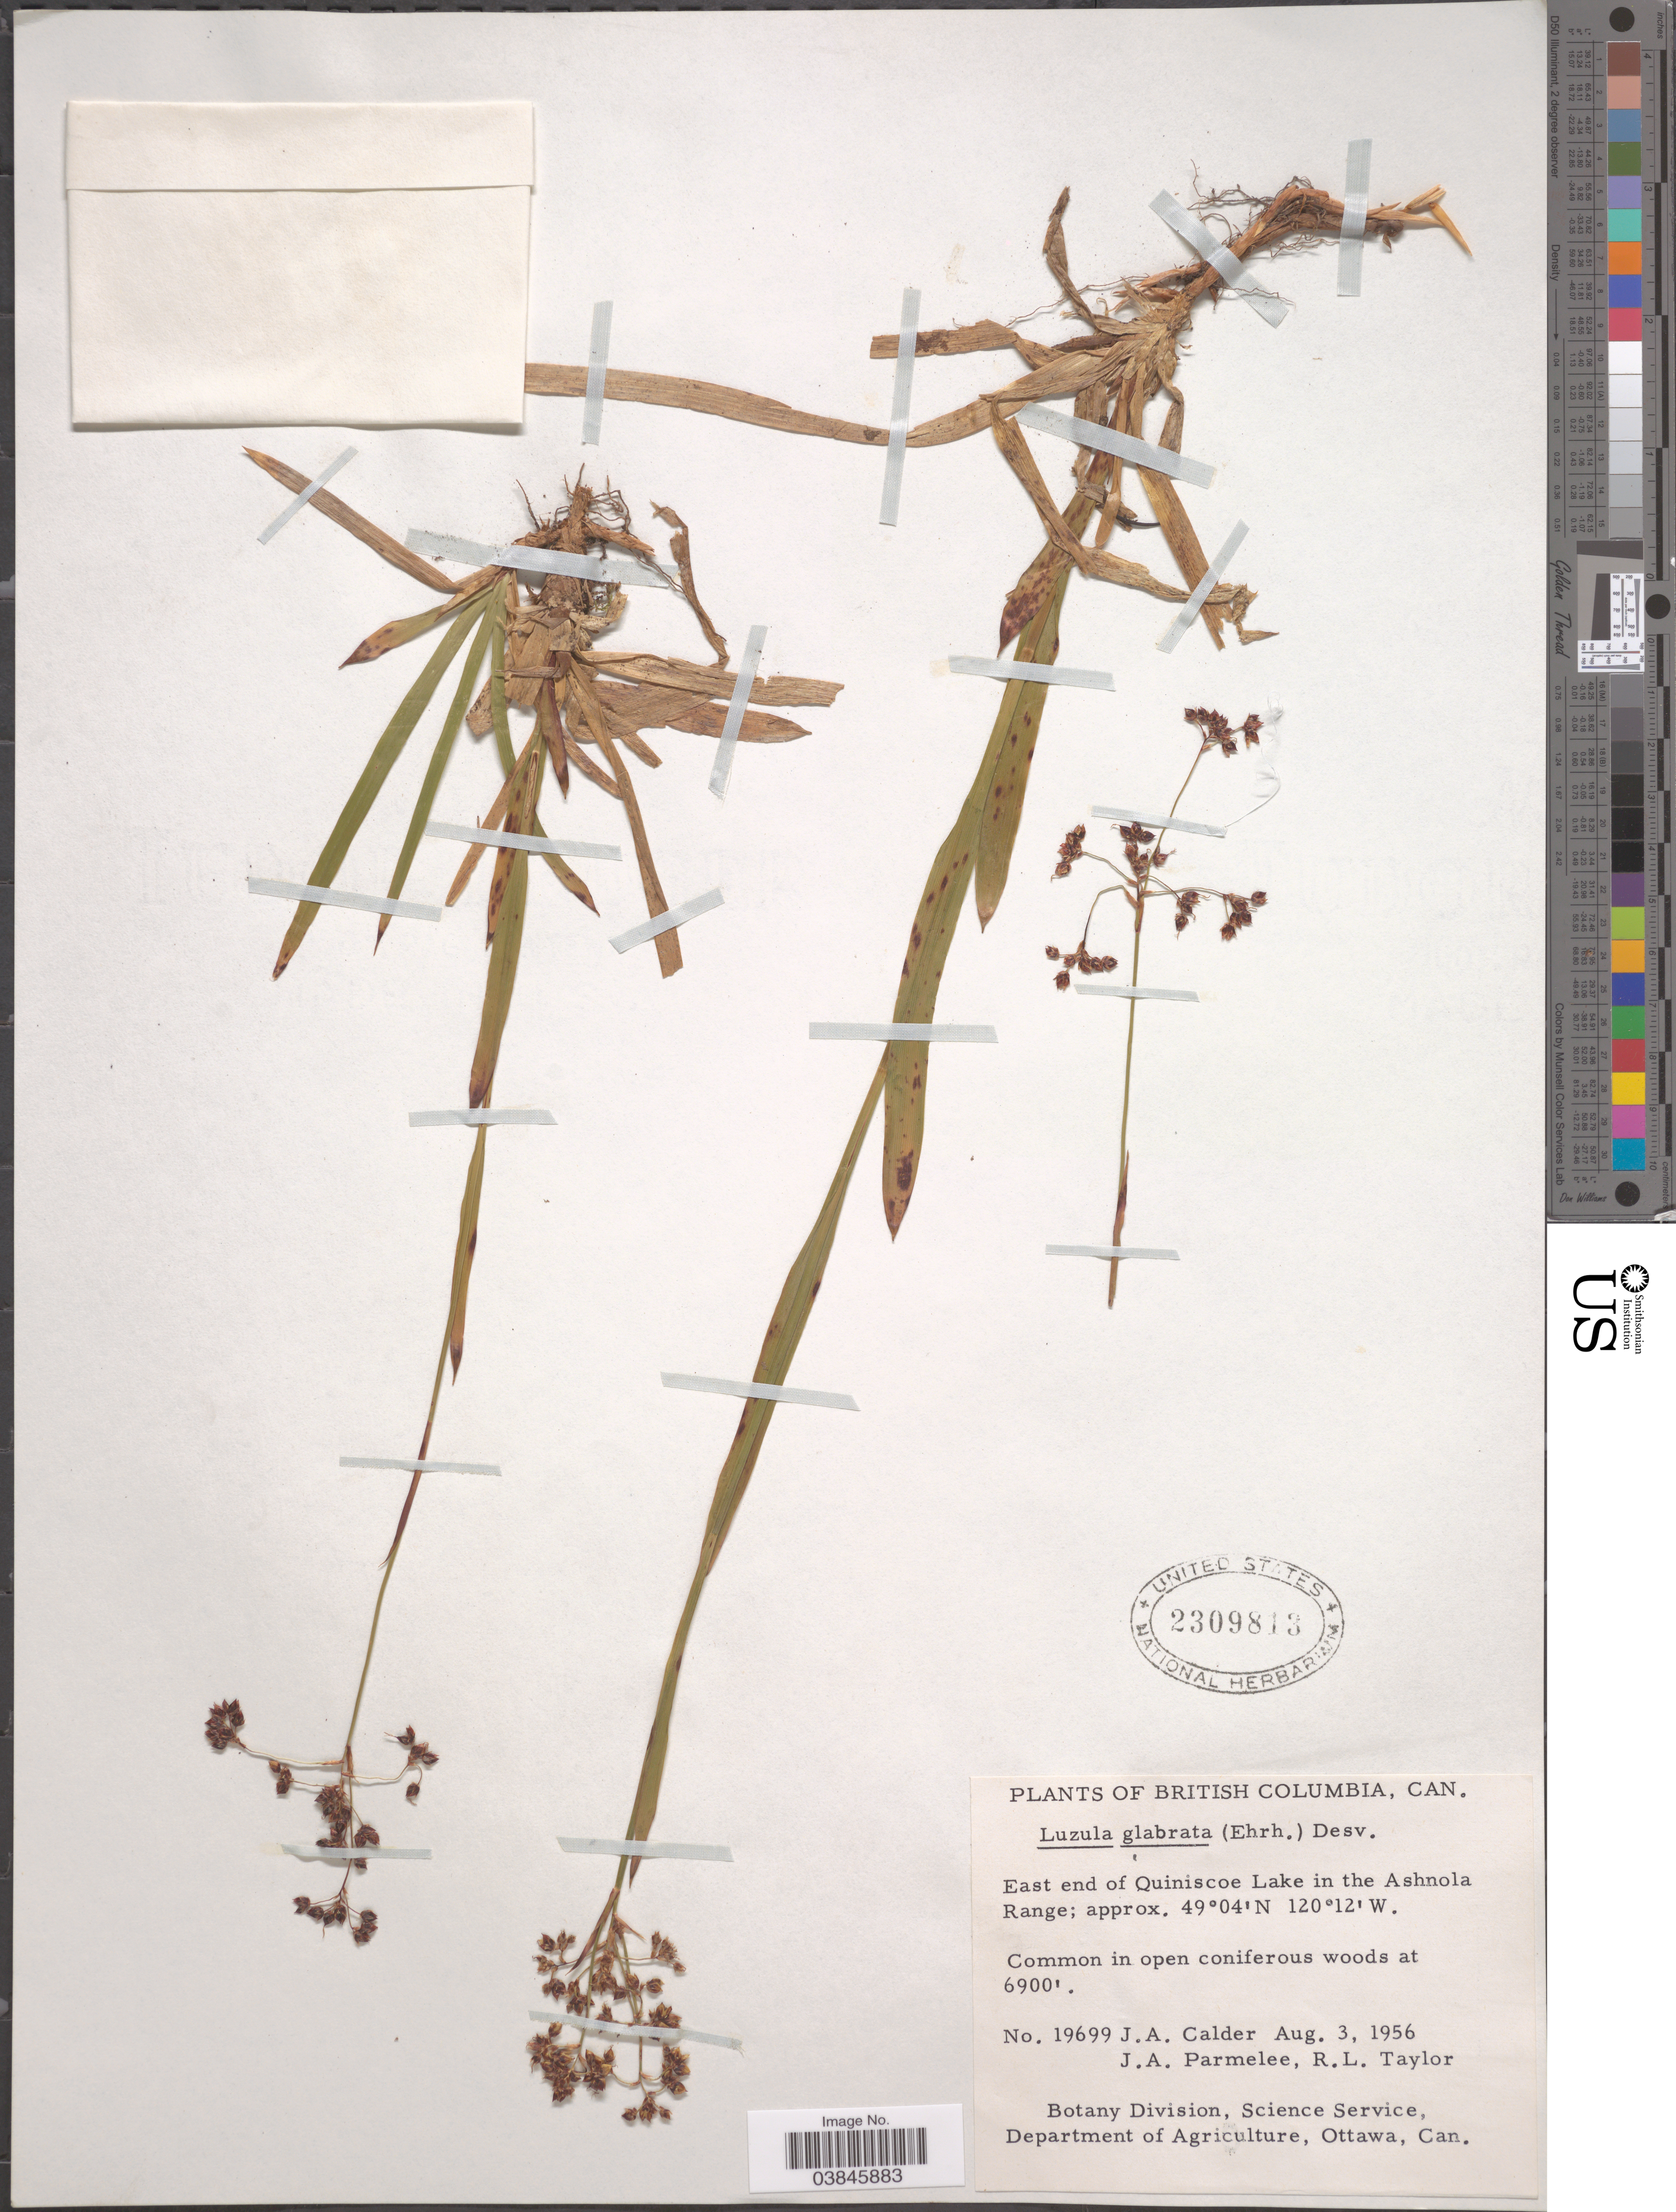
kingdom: Plantae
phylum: Tracheophyta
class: Liliopsida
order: Poales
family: Juncaceae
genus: Luzula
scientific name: Luzula glabrata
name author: (Hoppe) Desv.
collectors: J. A. Calder, J. A. Parmelee & R. Taylor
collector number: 19699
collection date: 1956-08-03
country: Canada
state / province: British Columbia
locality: East end of Quiniscoe lake in the Ashnola Range.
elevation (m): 2103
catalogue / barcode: US 2309813